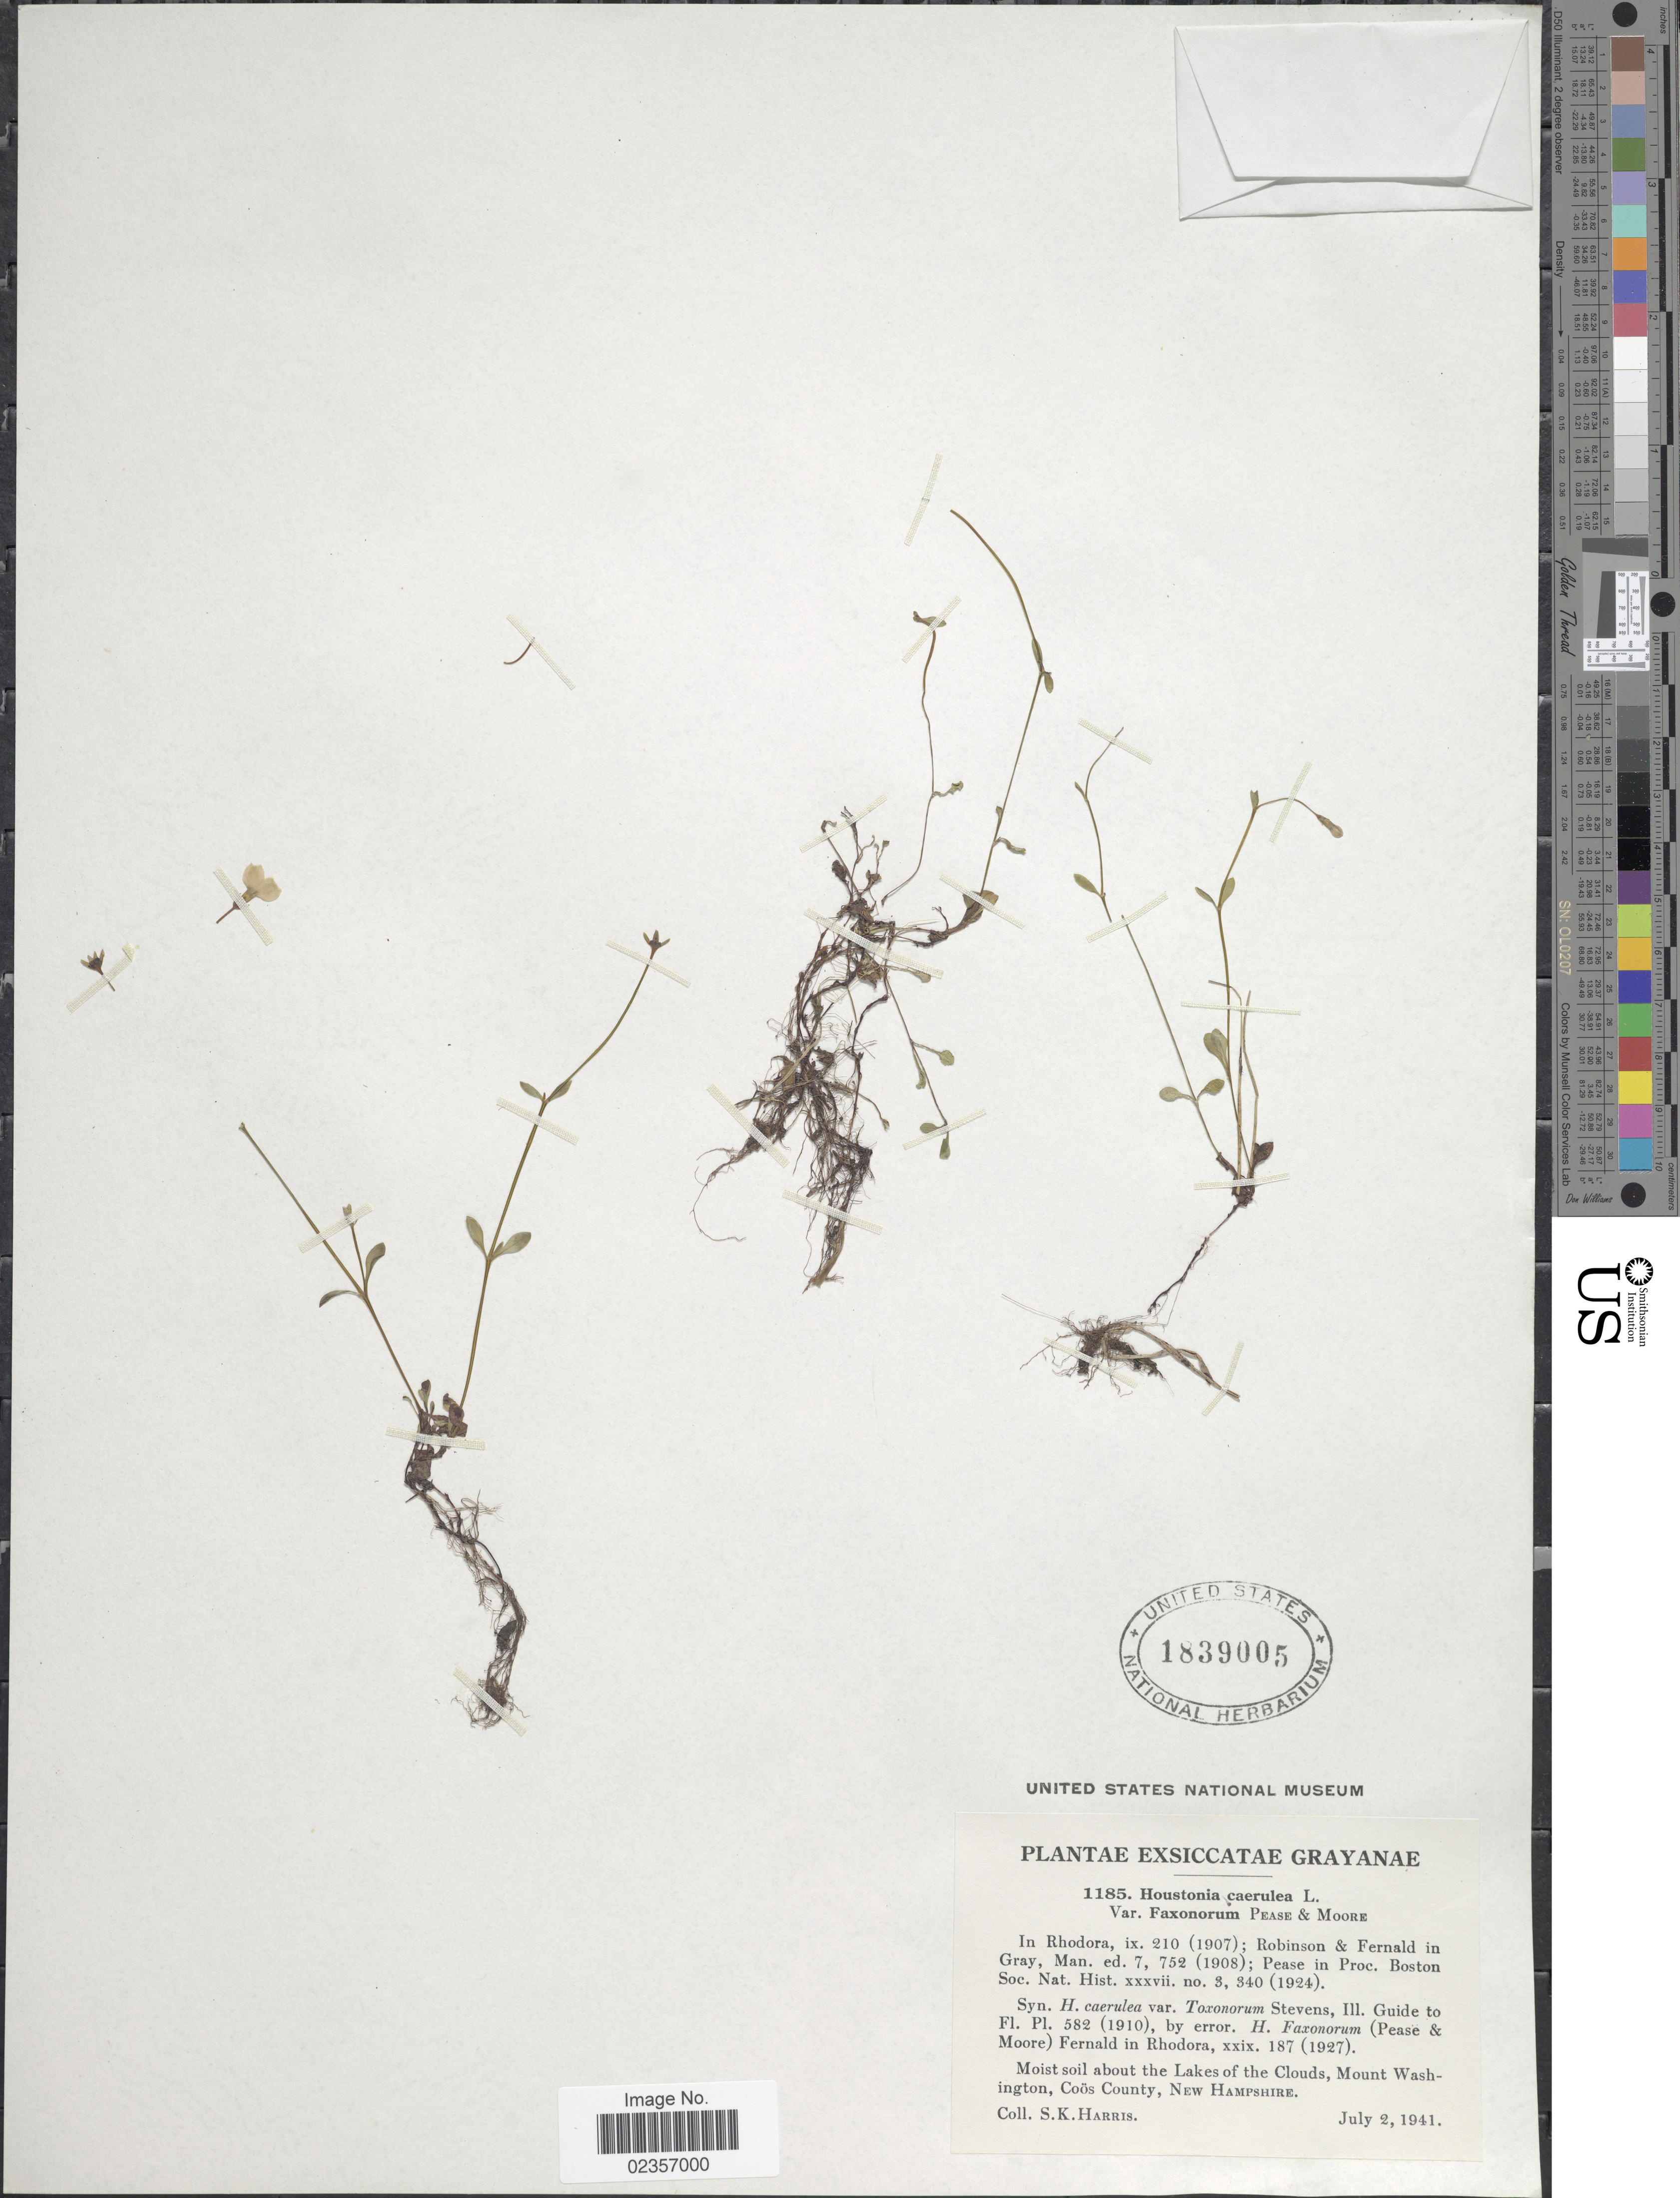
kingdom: Plantae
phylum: Tracheophyta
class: Magnoliopsida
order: Gentianales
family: Rubiaceae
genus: Houstonia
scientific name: Houstonia caerulea var. faxonorum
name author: Pease & A.H. Moore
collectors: S. K. Harris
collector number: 1185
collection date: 1941-07-02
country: United States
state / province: New Hampshire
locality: Grayanae, moist soil about the Lakes of the Clouds, Mount Washington, Coos County.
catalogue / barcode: US 1839005